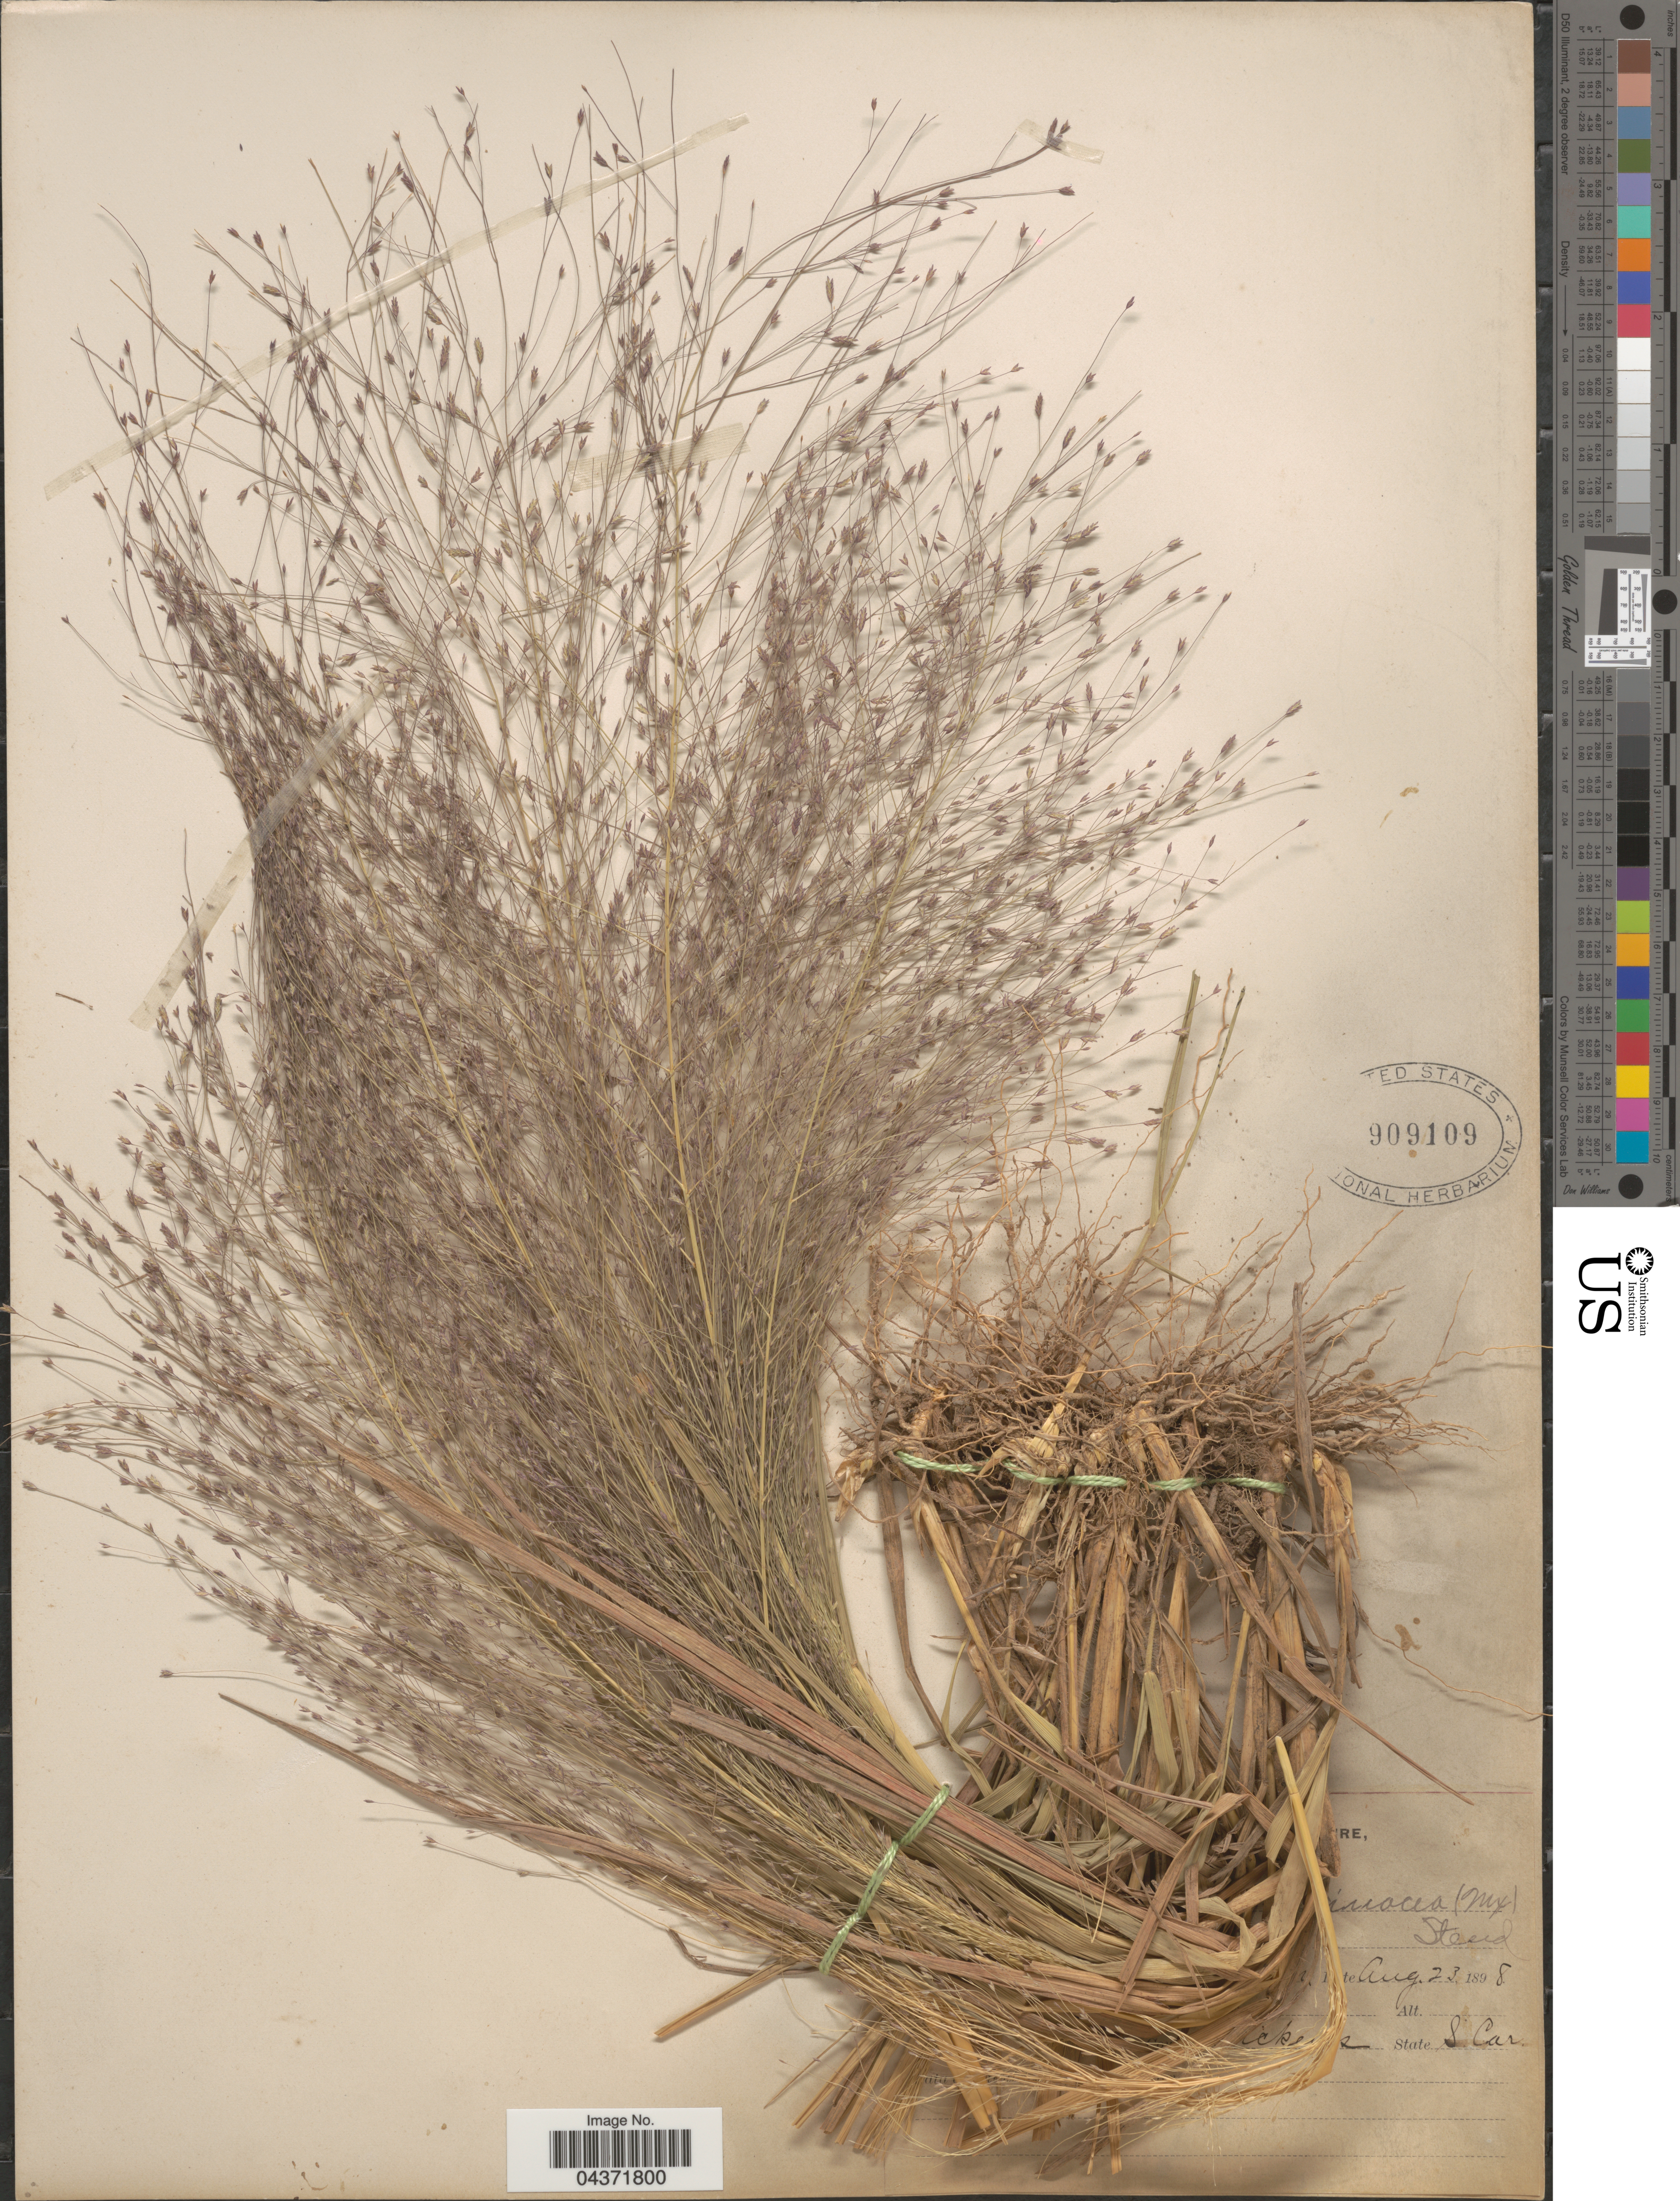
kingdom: Plantae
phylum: Tracheophyta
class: Liliopsida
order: Poales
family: Poaceae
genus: Eragrostis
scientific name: Eragrostis spectabilis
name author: (Pursh) Steud.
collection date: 1898-08-23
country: United States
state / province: South Carolina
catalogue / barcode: US 909109